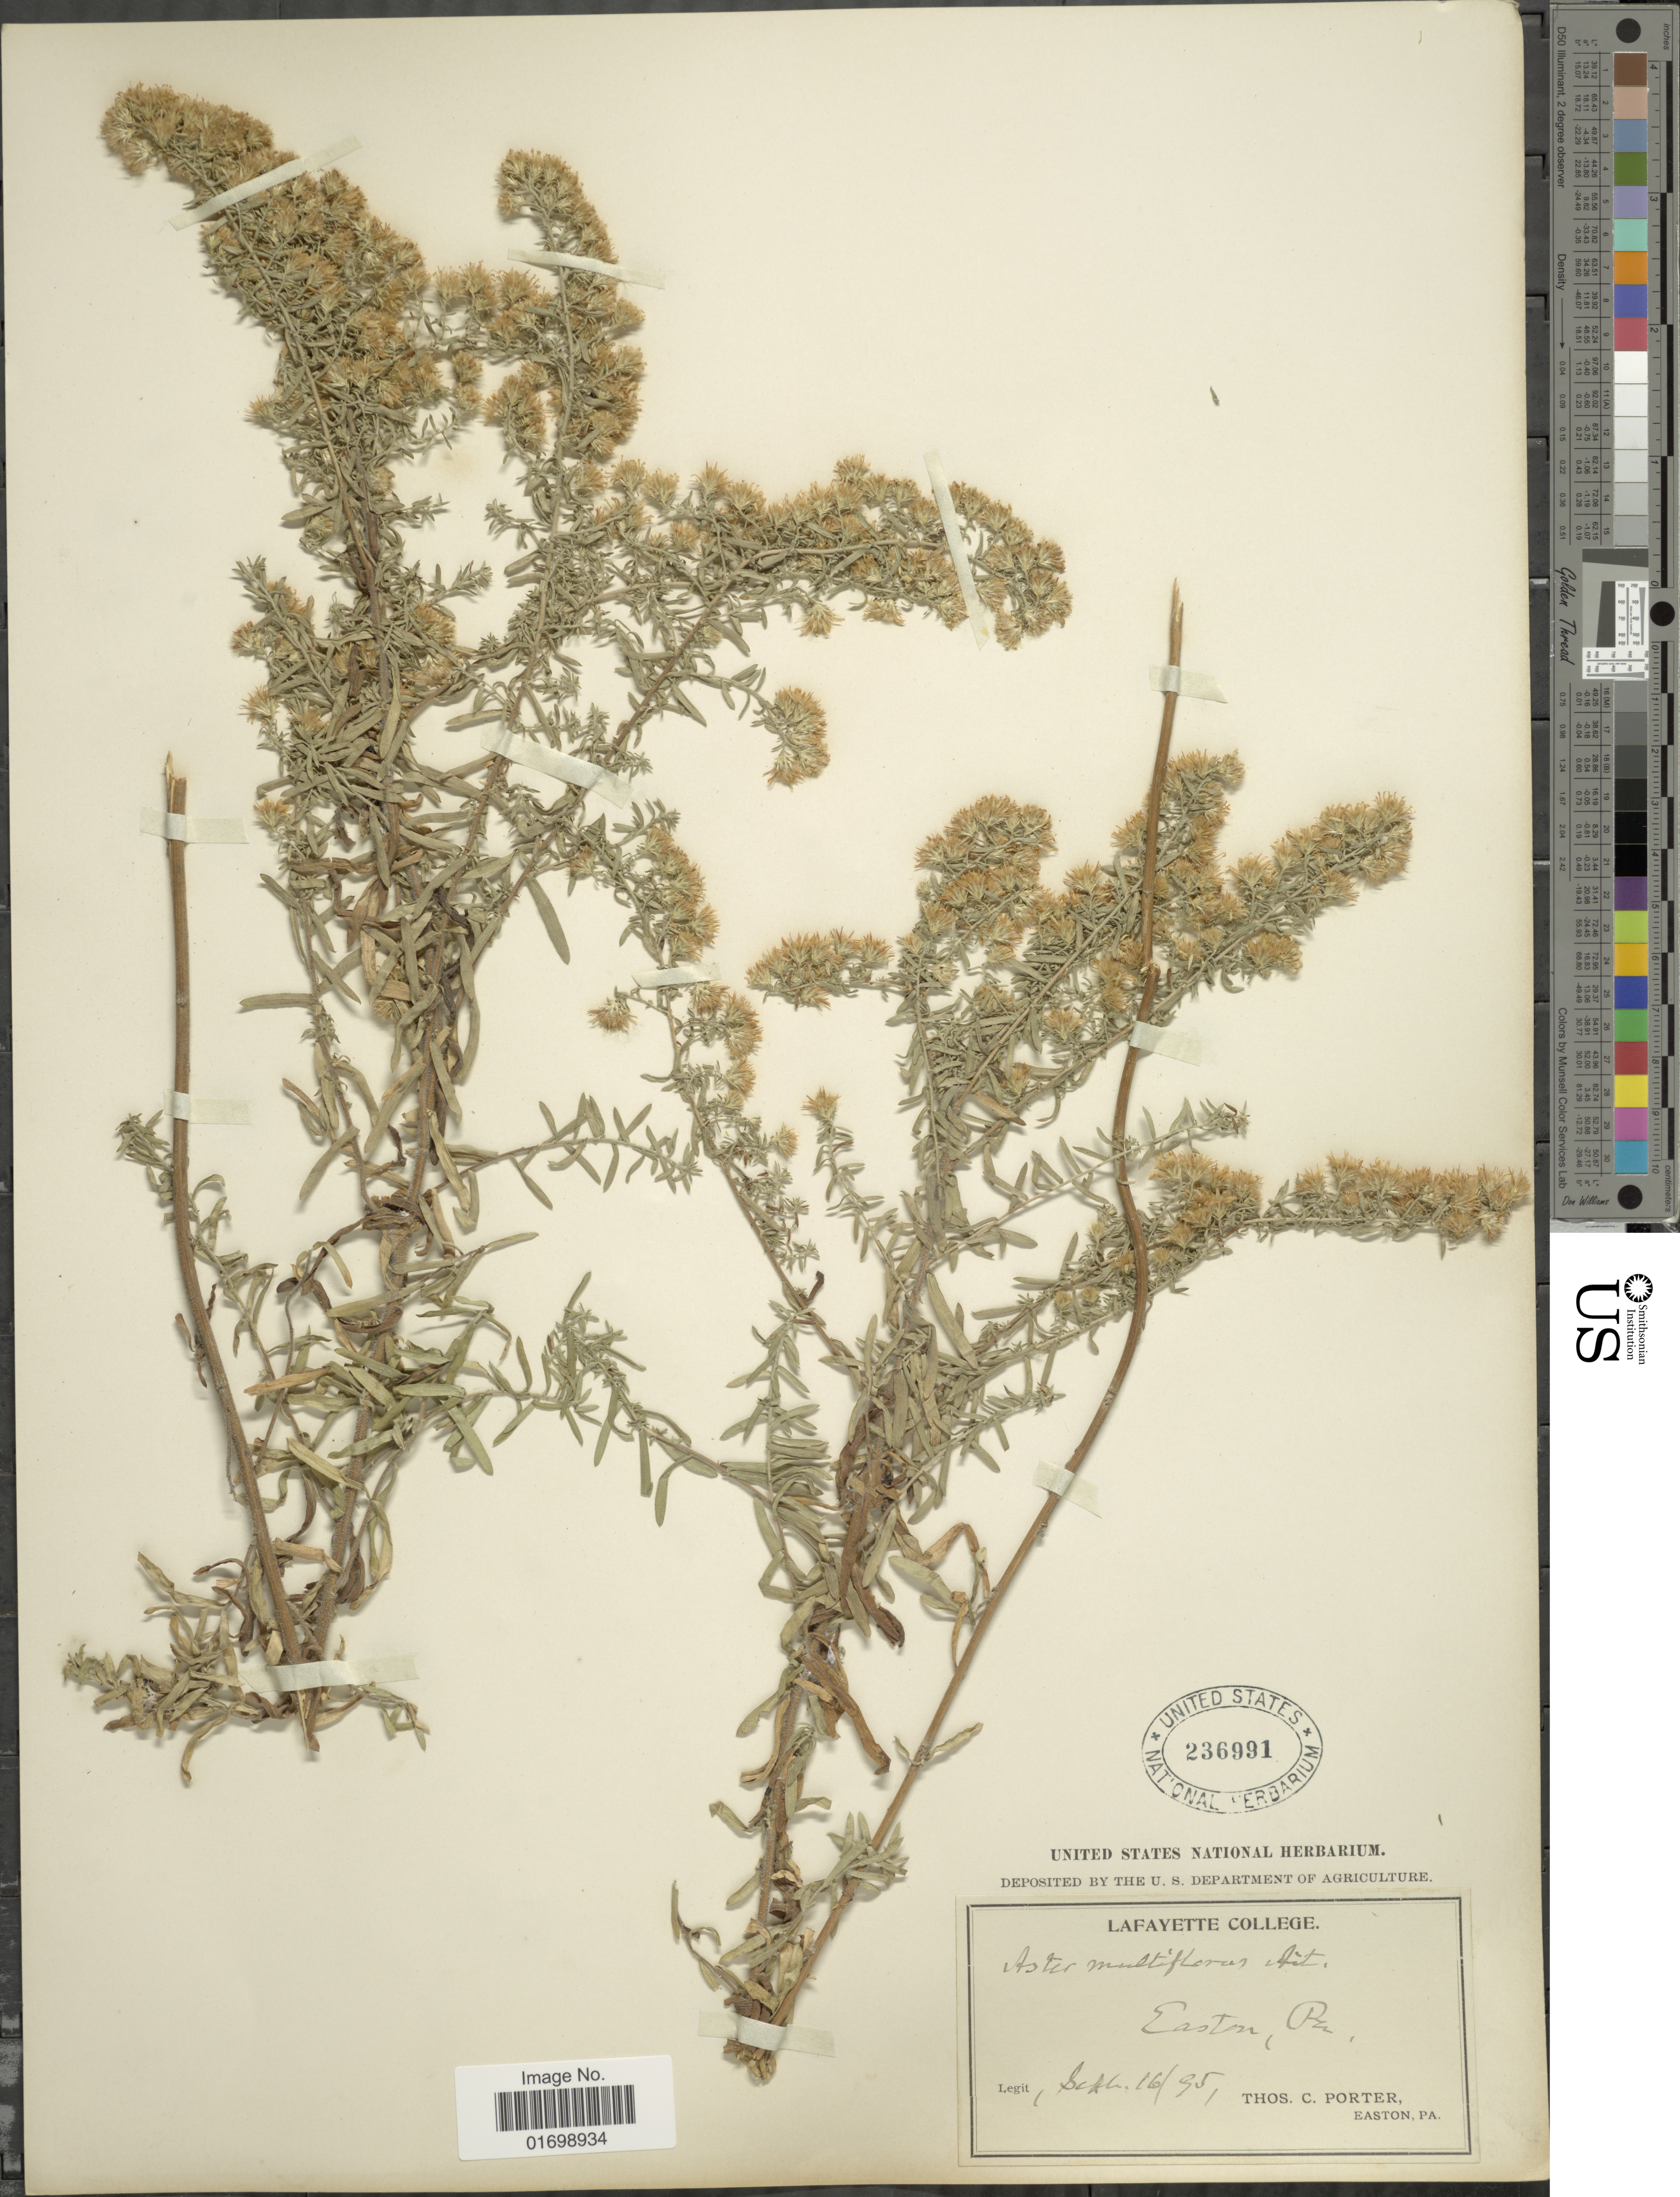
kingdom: Plantae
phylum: Tracheophyta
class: Magnoliopsida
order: Asterales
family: Asteraceae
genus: Symphyotrichum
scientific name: Symphyotrichum ericoides var. prostratum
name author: (Kuntze) G.L. Nesom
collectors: T. C. Porter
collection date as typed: Transcribed d/m/y: 16/9/95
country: United States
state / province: Pennsylvania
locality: Easton.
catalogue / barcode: US 236991